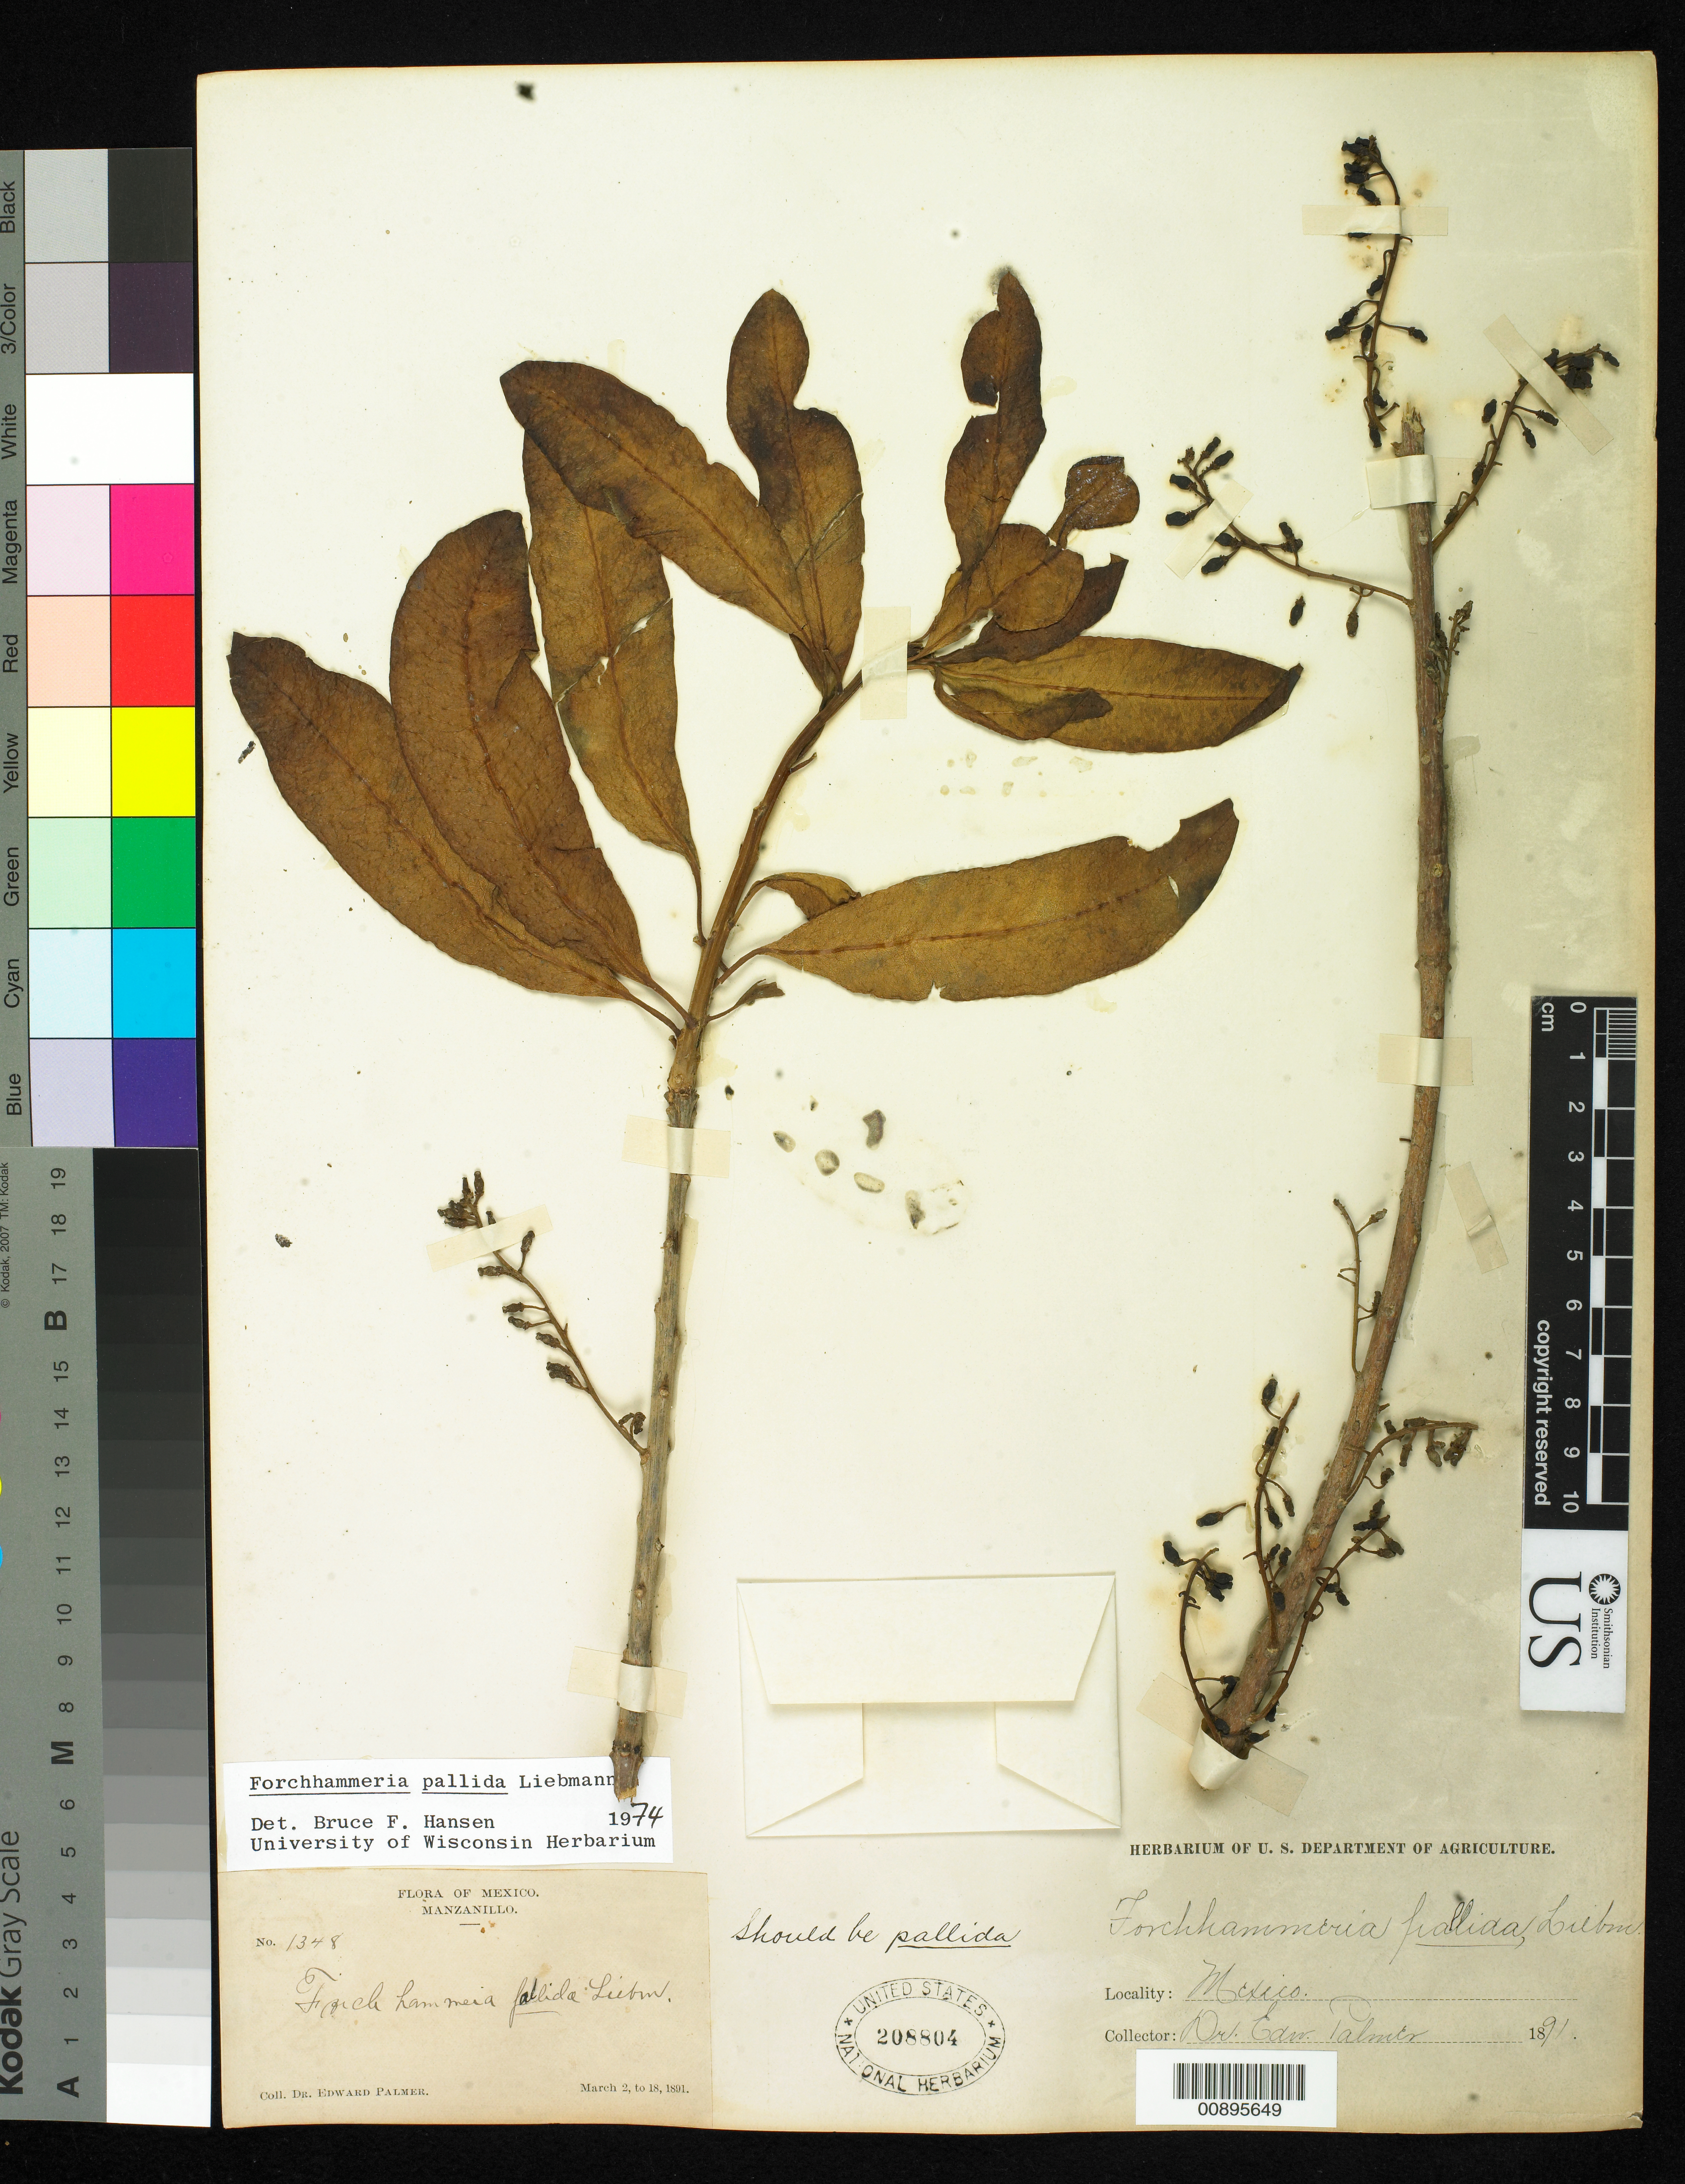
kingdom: Plantae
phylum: Tracheophyta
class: Magnoliopsida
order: Brassicales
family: Stixaceae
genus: Forchhammeria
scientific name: Forchhammeria pallida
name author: Liebm.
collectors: E. Palmer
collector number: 1348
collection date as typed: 02 Mar 1891 to 18 Mar 1891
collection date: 1891-03-02/1891-03-18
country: Mexico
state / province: Colima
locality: Manzanillo, Colima.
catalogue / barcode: US 208804